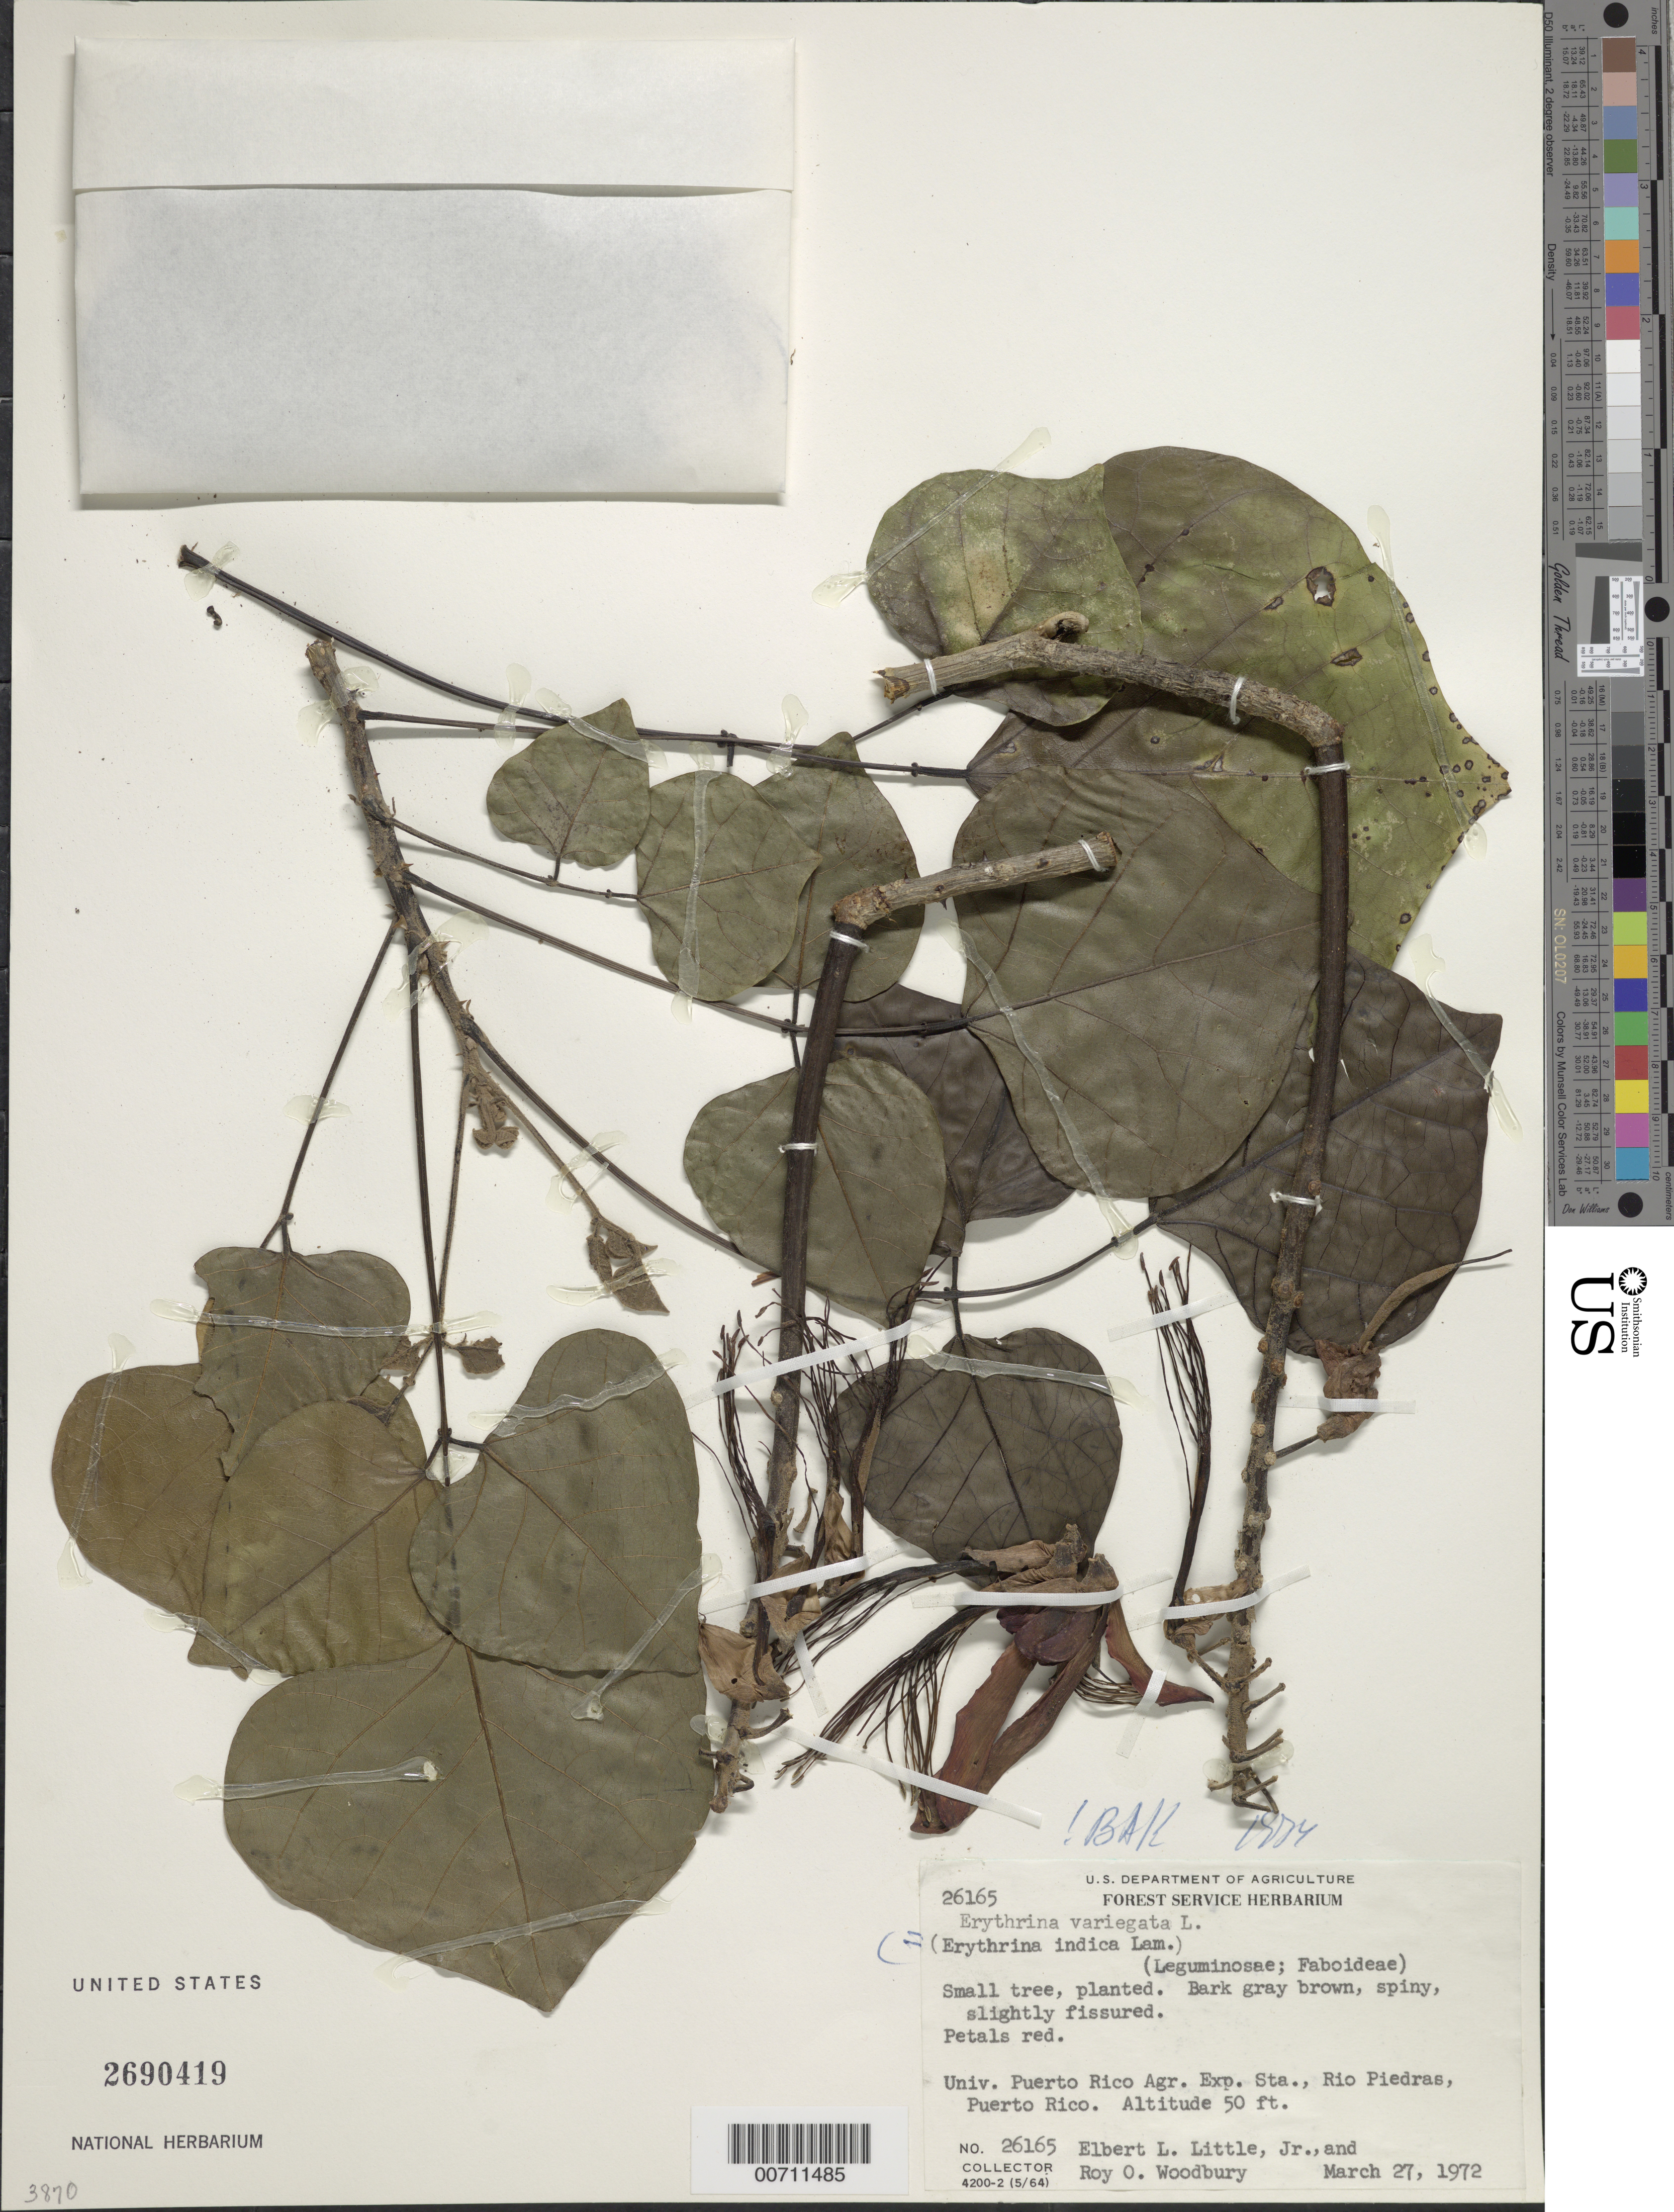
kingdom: Plantae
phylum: Tracheophyta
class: Magnoliopsida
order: Fabales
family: Fabaceae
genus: Erythrina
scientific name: Erythrina velutina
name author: Willd.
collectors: E. L. Little & R. O. Woodbury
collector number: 26165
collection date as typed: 27 Mar 1972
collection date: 1972-03-27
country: Puerto Rico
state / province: Rio Piedras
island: Greater Antilles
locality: Agricultural Exp. Station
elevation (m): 15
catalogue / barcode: US 2690419